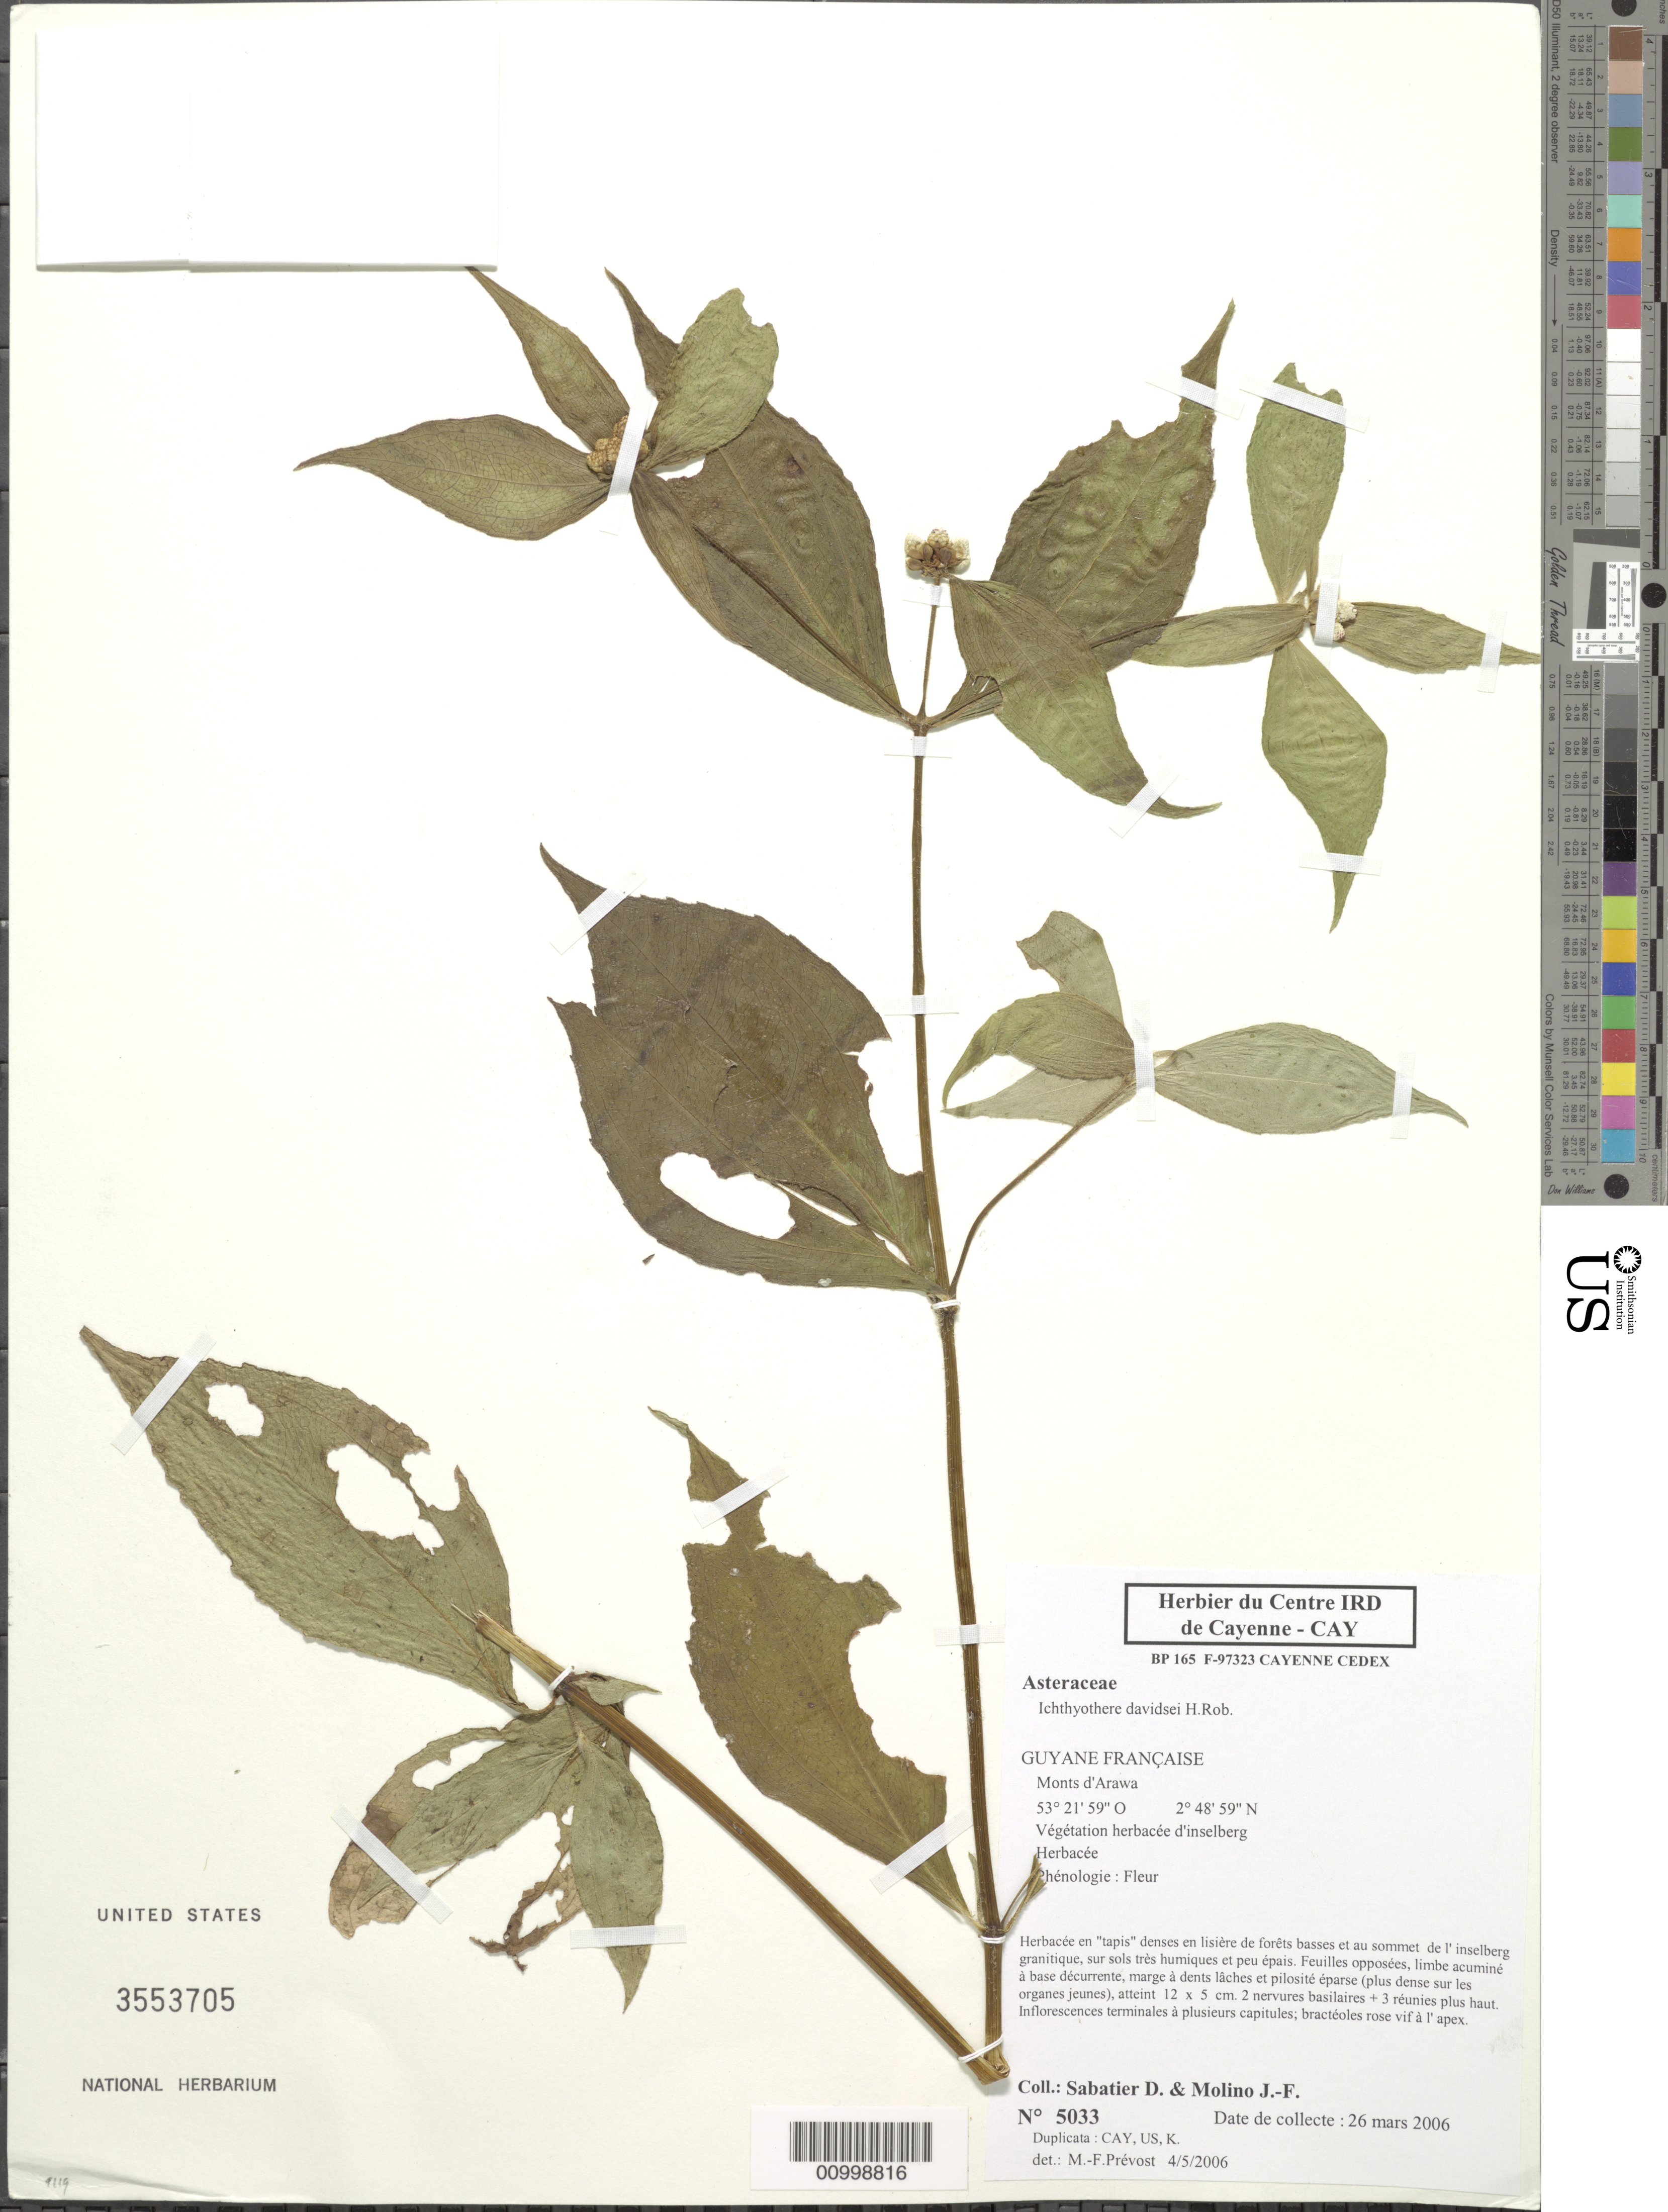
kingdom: Plantae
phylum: Tracheophyta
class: Magnoliopsida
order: Asterales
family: Asteraceae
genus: Ichthyothere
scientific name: Ichthyothere davidsei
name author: H. Rob.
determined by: Prévost, M.-F.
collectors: D. Sabatier & J. Molino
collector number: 5033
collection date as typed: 26-Mar-06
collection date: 2006-03-26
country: French Guiana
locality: Monts d'Arawa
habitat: Mayegetation herbacee d'inselberg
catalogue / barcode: US 3553705